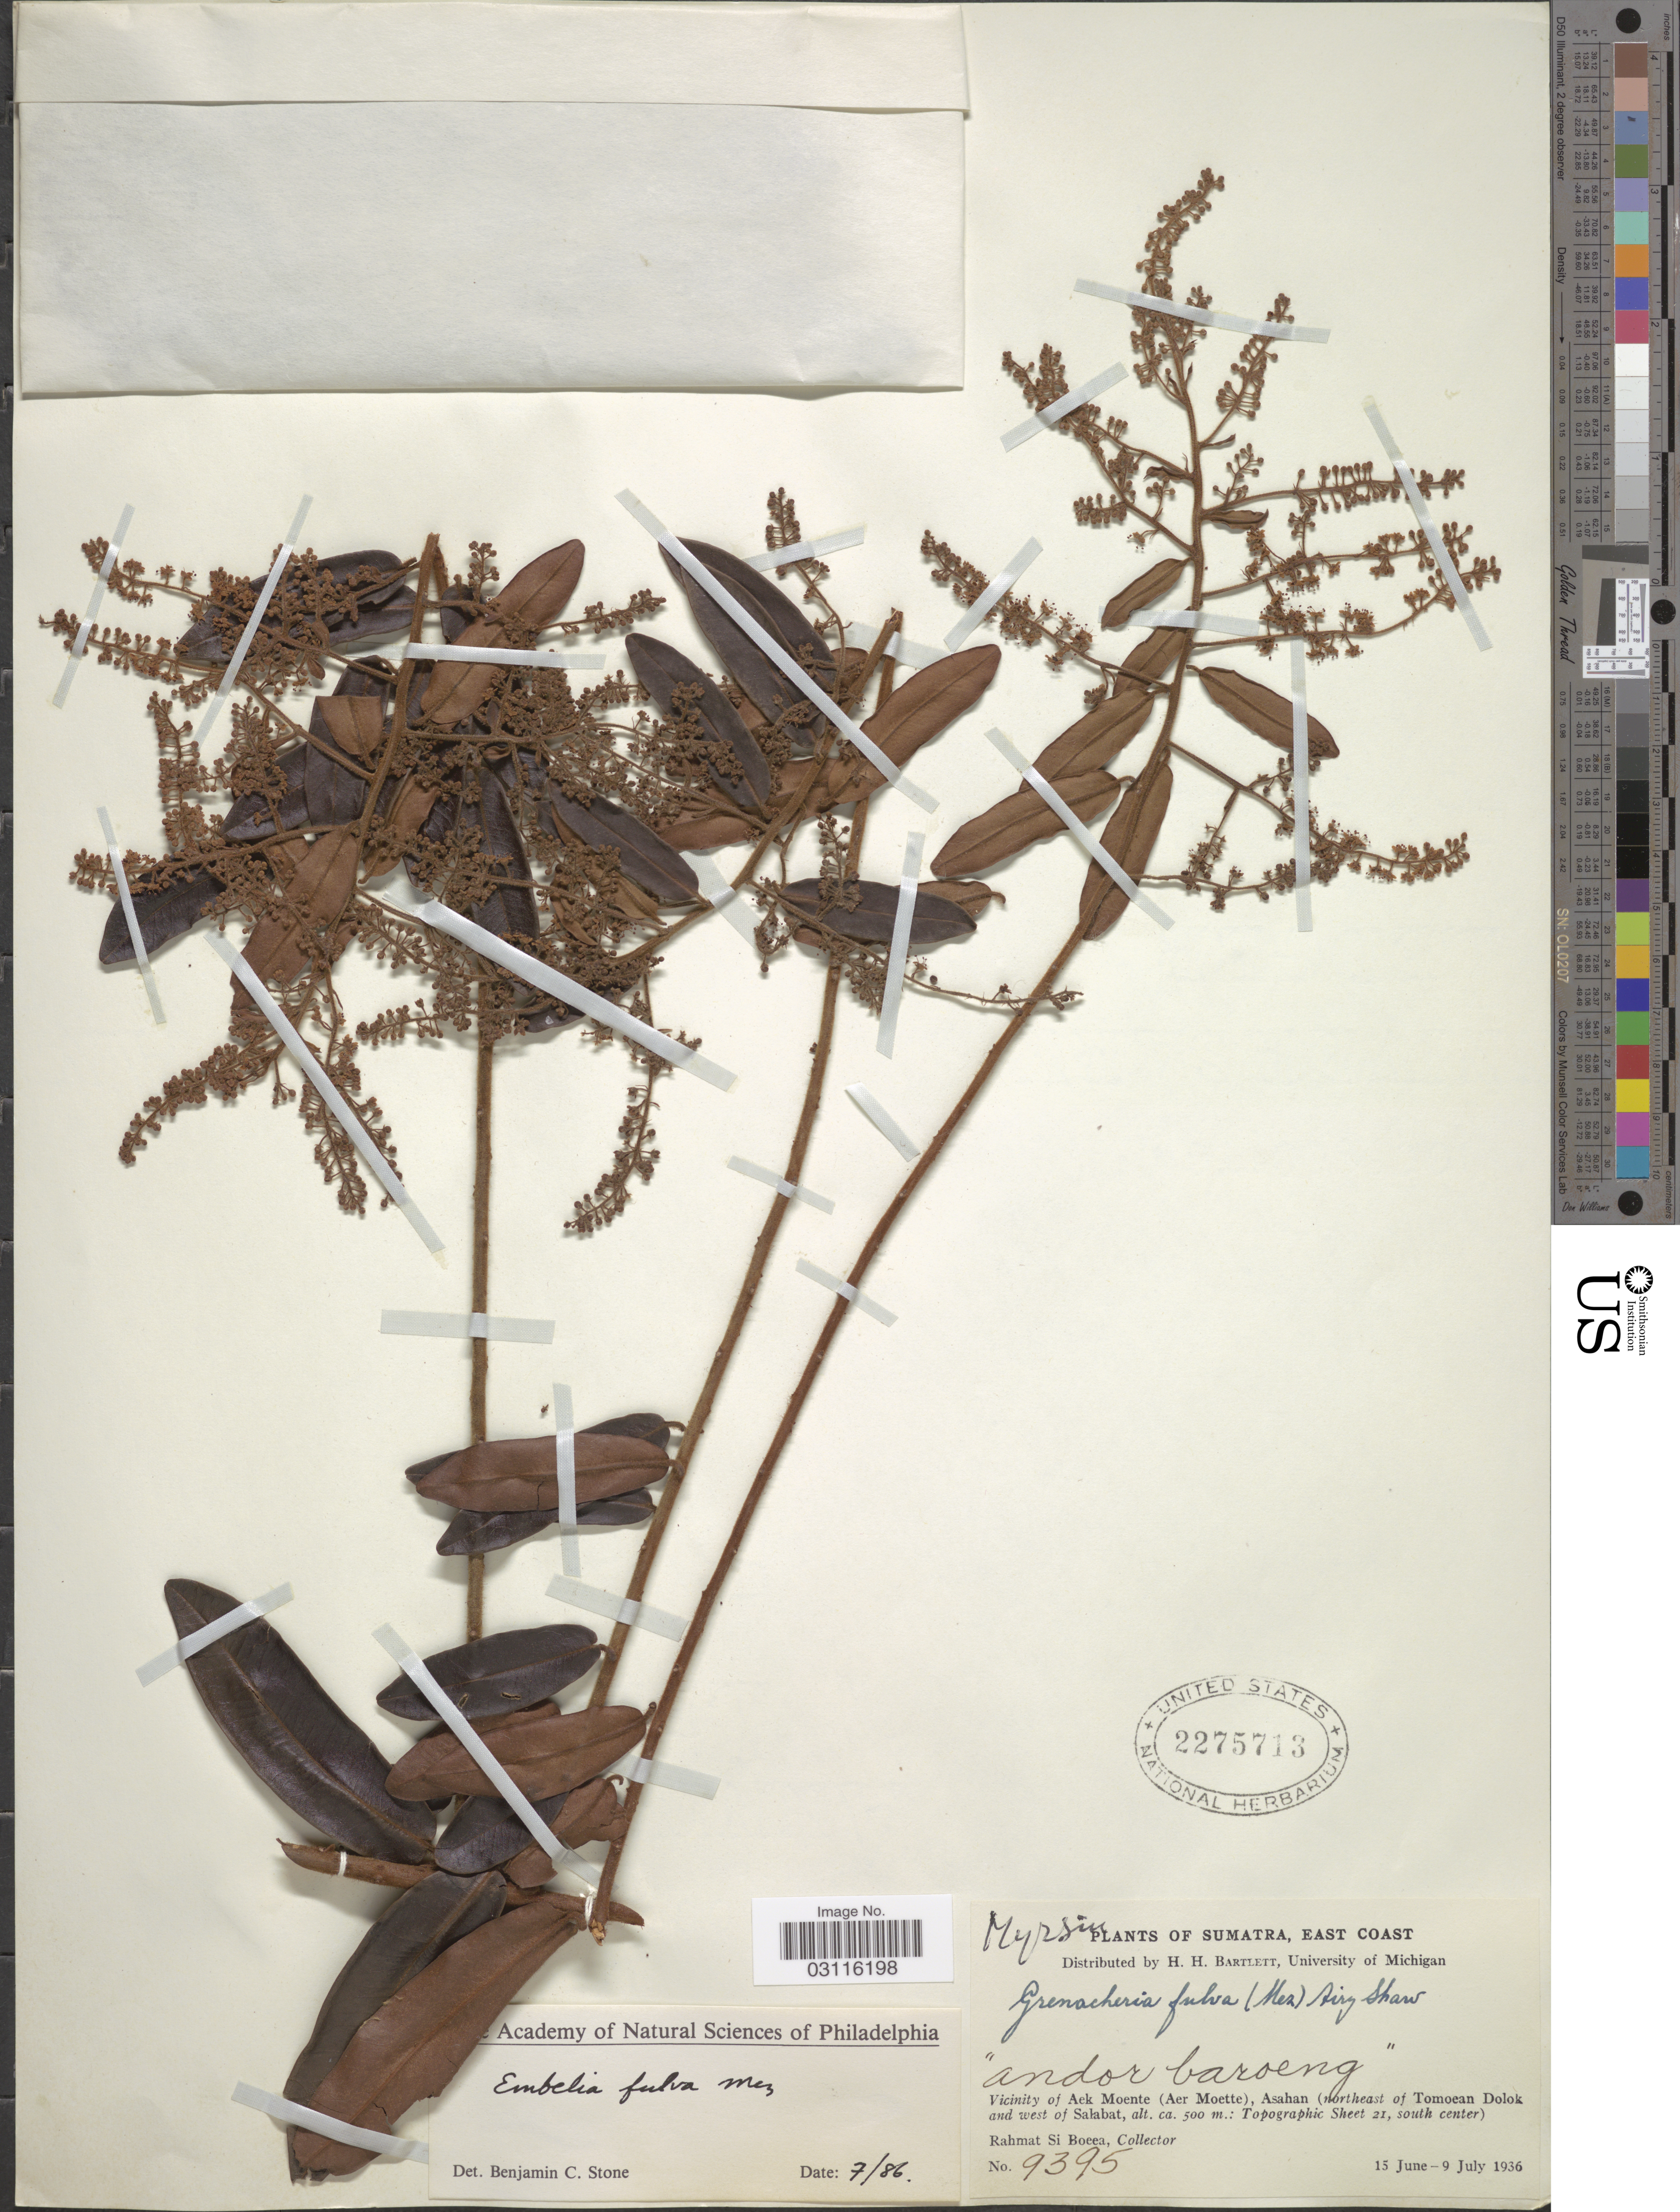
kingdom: Plantae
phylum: Tracheophyta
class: Magnoliopsida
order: Ericales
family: Primulaceae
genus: Embelia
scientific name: Embelia fulva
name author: Mez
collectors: Rahmat Si Boeea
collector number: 9395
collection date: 1936-06-15/1936-07-09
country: Indonesia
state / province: Sumatra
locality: East Coast. Vicinity of Aek Moente (Aer Moette), Asahan (northeast of Tomoean Dolok and west of Salabat: Topographic Sheet 21, south center).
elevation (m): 500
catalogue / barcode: US 2275713